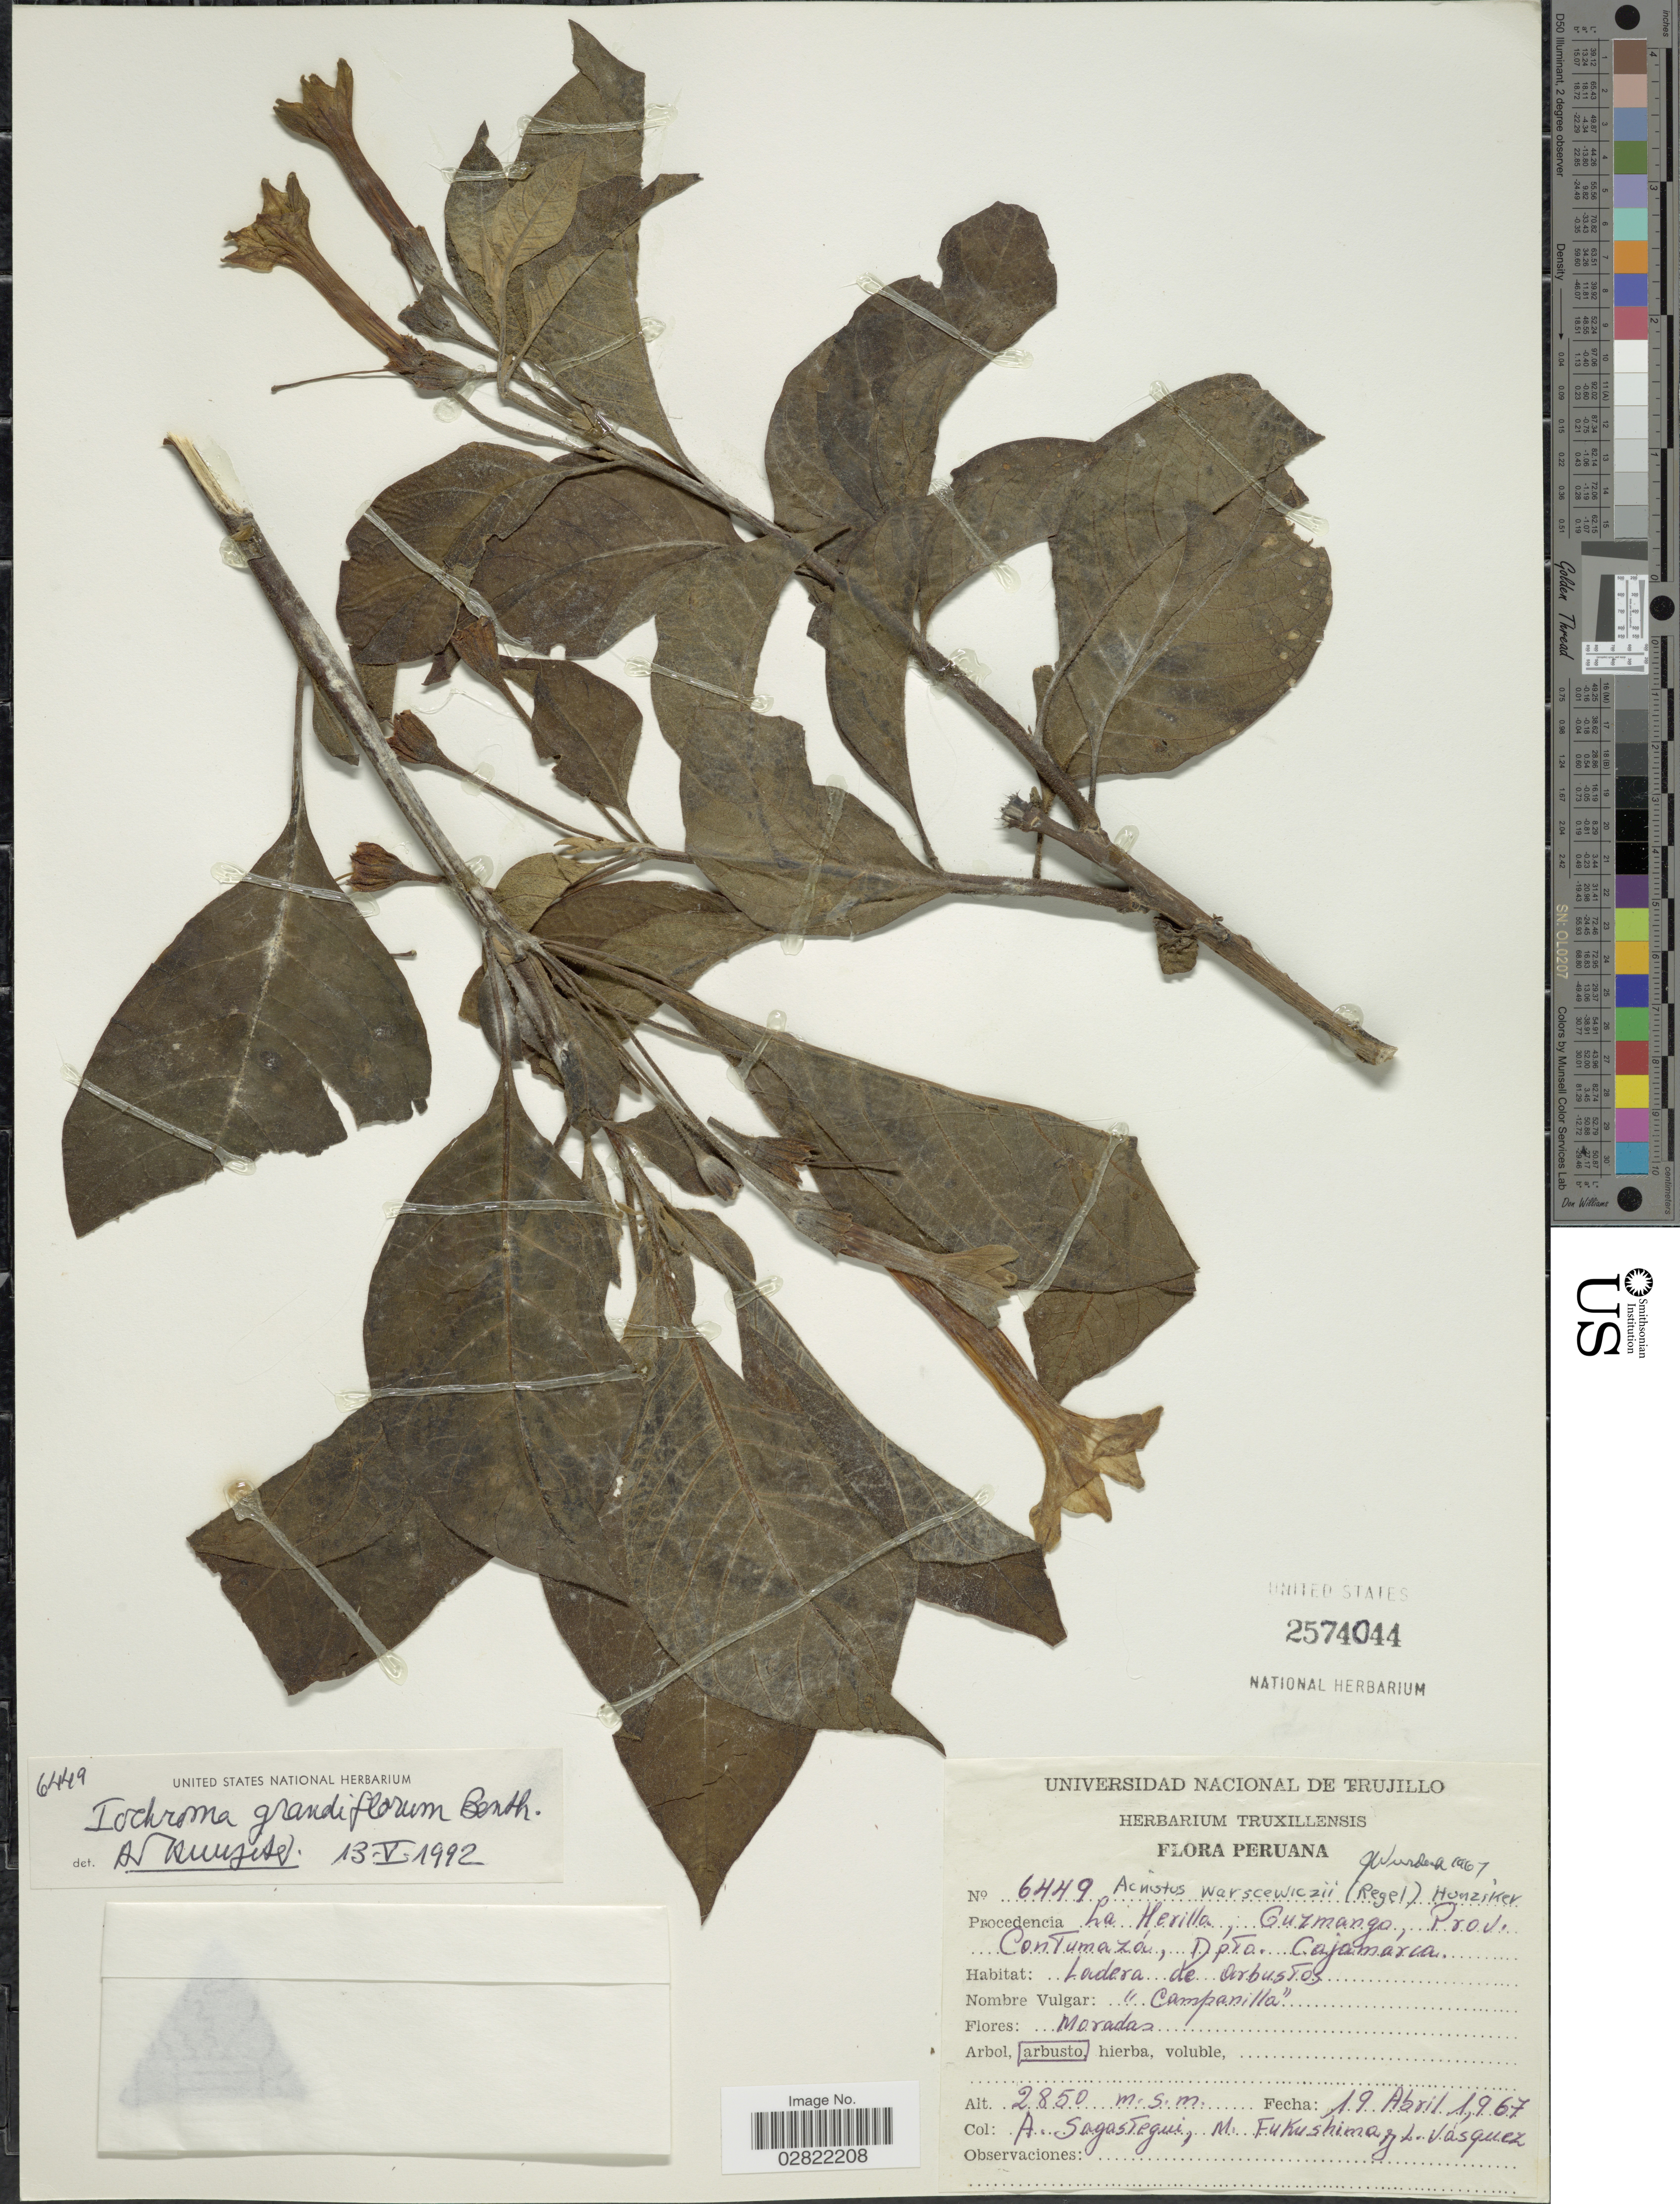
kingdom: Plantae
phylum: Tracheophyta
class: Magnoliopsida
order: Solanales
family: Solanaceae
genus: Iochroma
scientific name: Iochroma grandiflorum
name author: Benth.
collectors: A. Sagastegui, M. Fukushima & L. Vasquez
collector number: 6449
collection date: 1967-04-19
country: Peru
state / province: Cajamarca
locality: Procedencia La Herilla; Guzmango, Prov. Contumazá, Dpto. Cajamarca.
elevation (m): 2850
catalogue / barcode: US 2574044